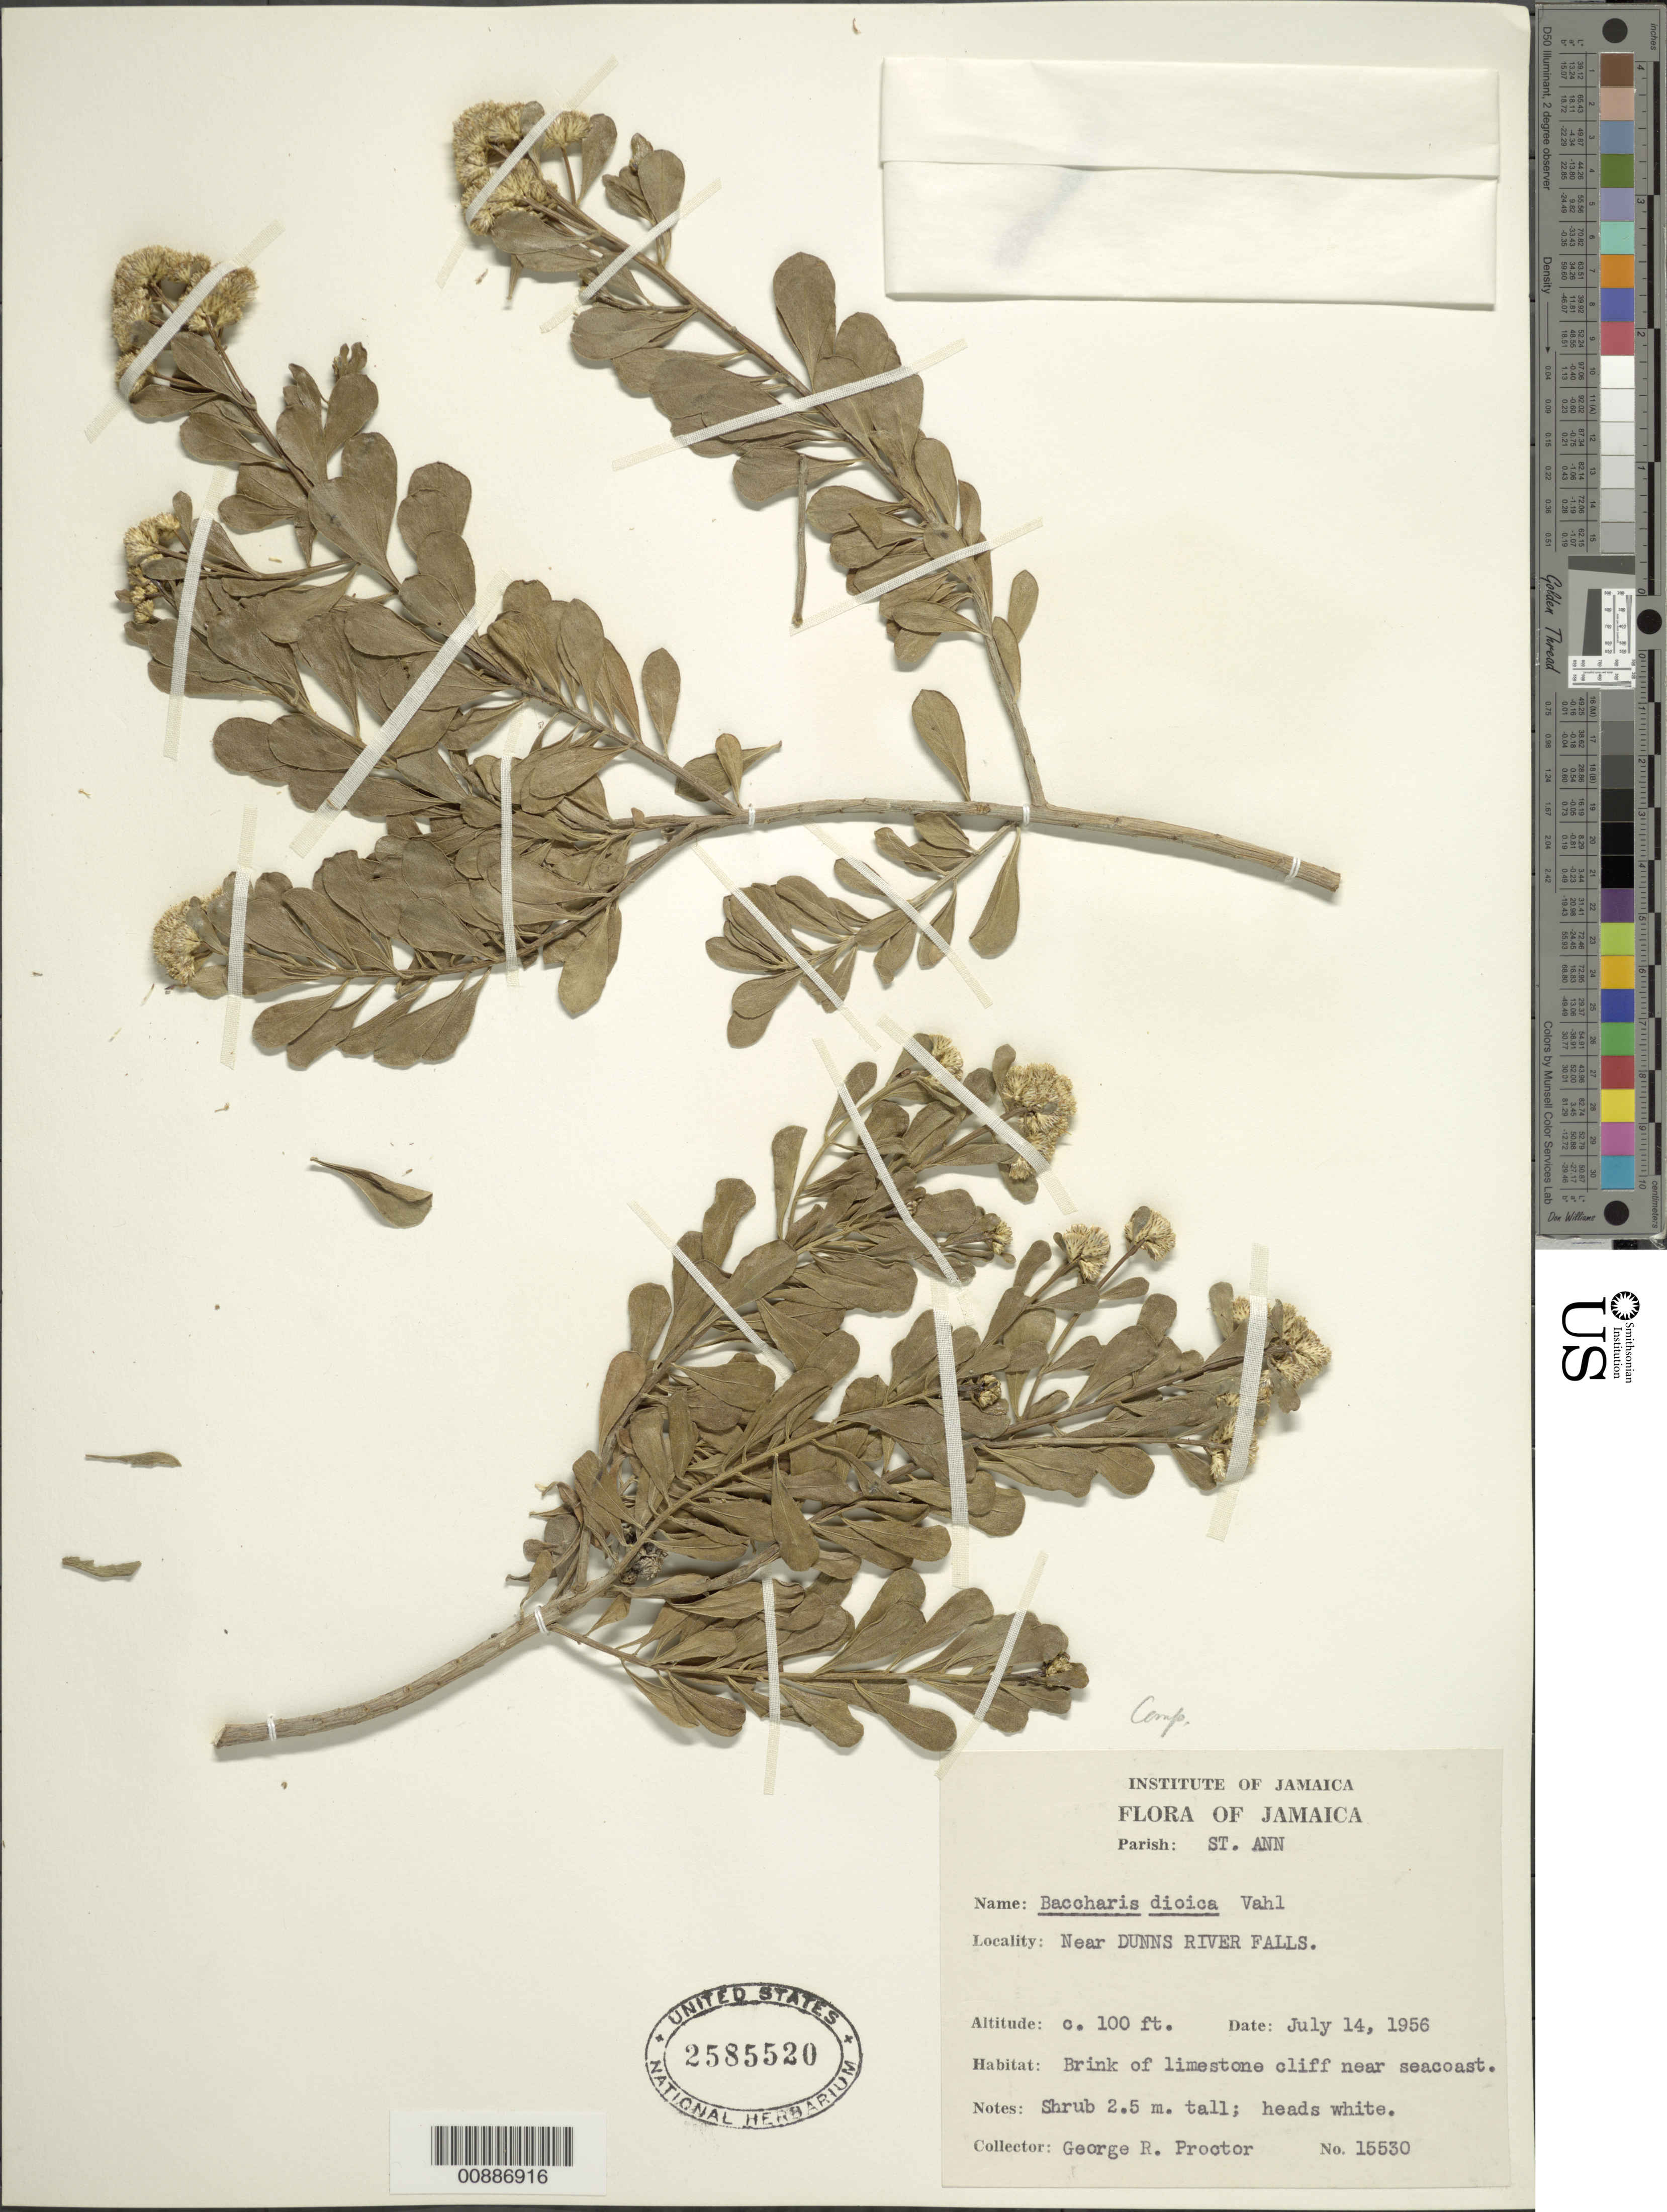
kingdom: Plantae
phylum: Tracheophyta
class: Magnoliopsida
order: Asterales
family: Asteraceae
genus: Baccharis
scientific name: Baccharis dioica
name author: Vahl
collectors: G. R. Proctor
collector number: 15530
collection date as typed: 14 Jul 1956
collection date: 1956-07-14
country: Jamaica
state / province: Saint Ann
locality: Near Dunns River Falls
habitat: Brink of limestone cliff, near seasoast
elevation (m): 30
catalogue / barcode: US 2585520